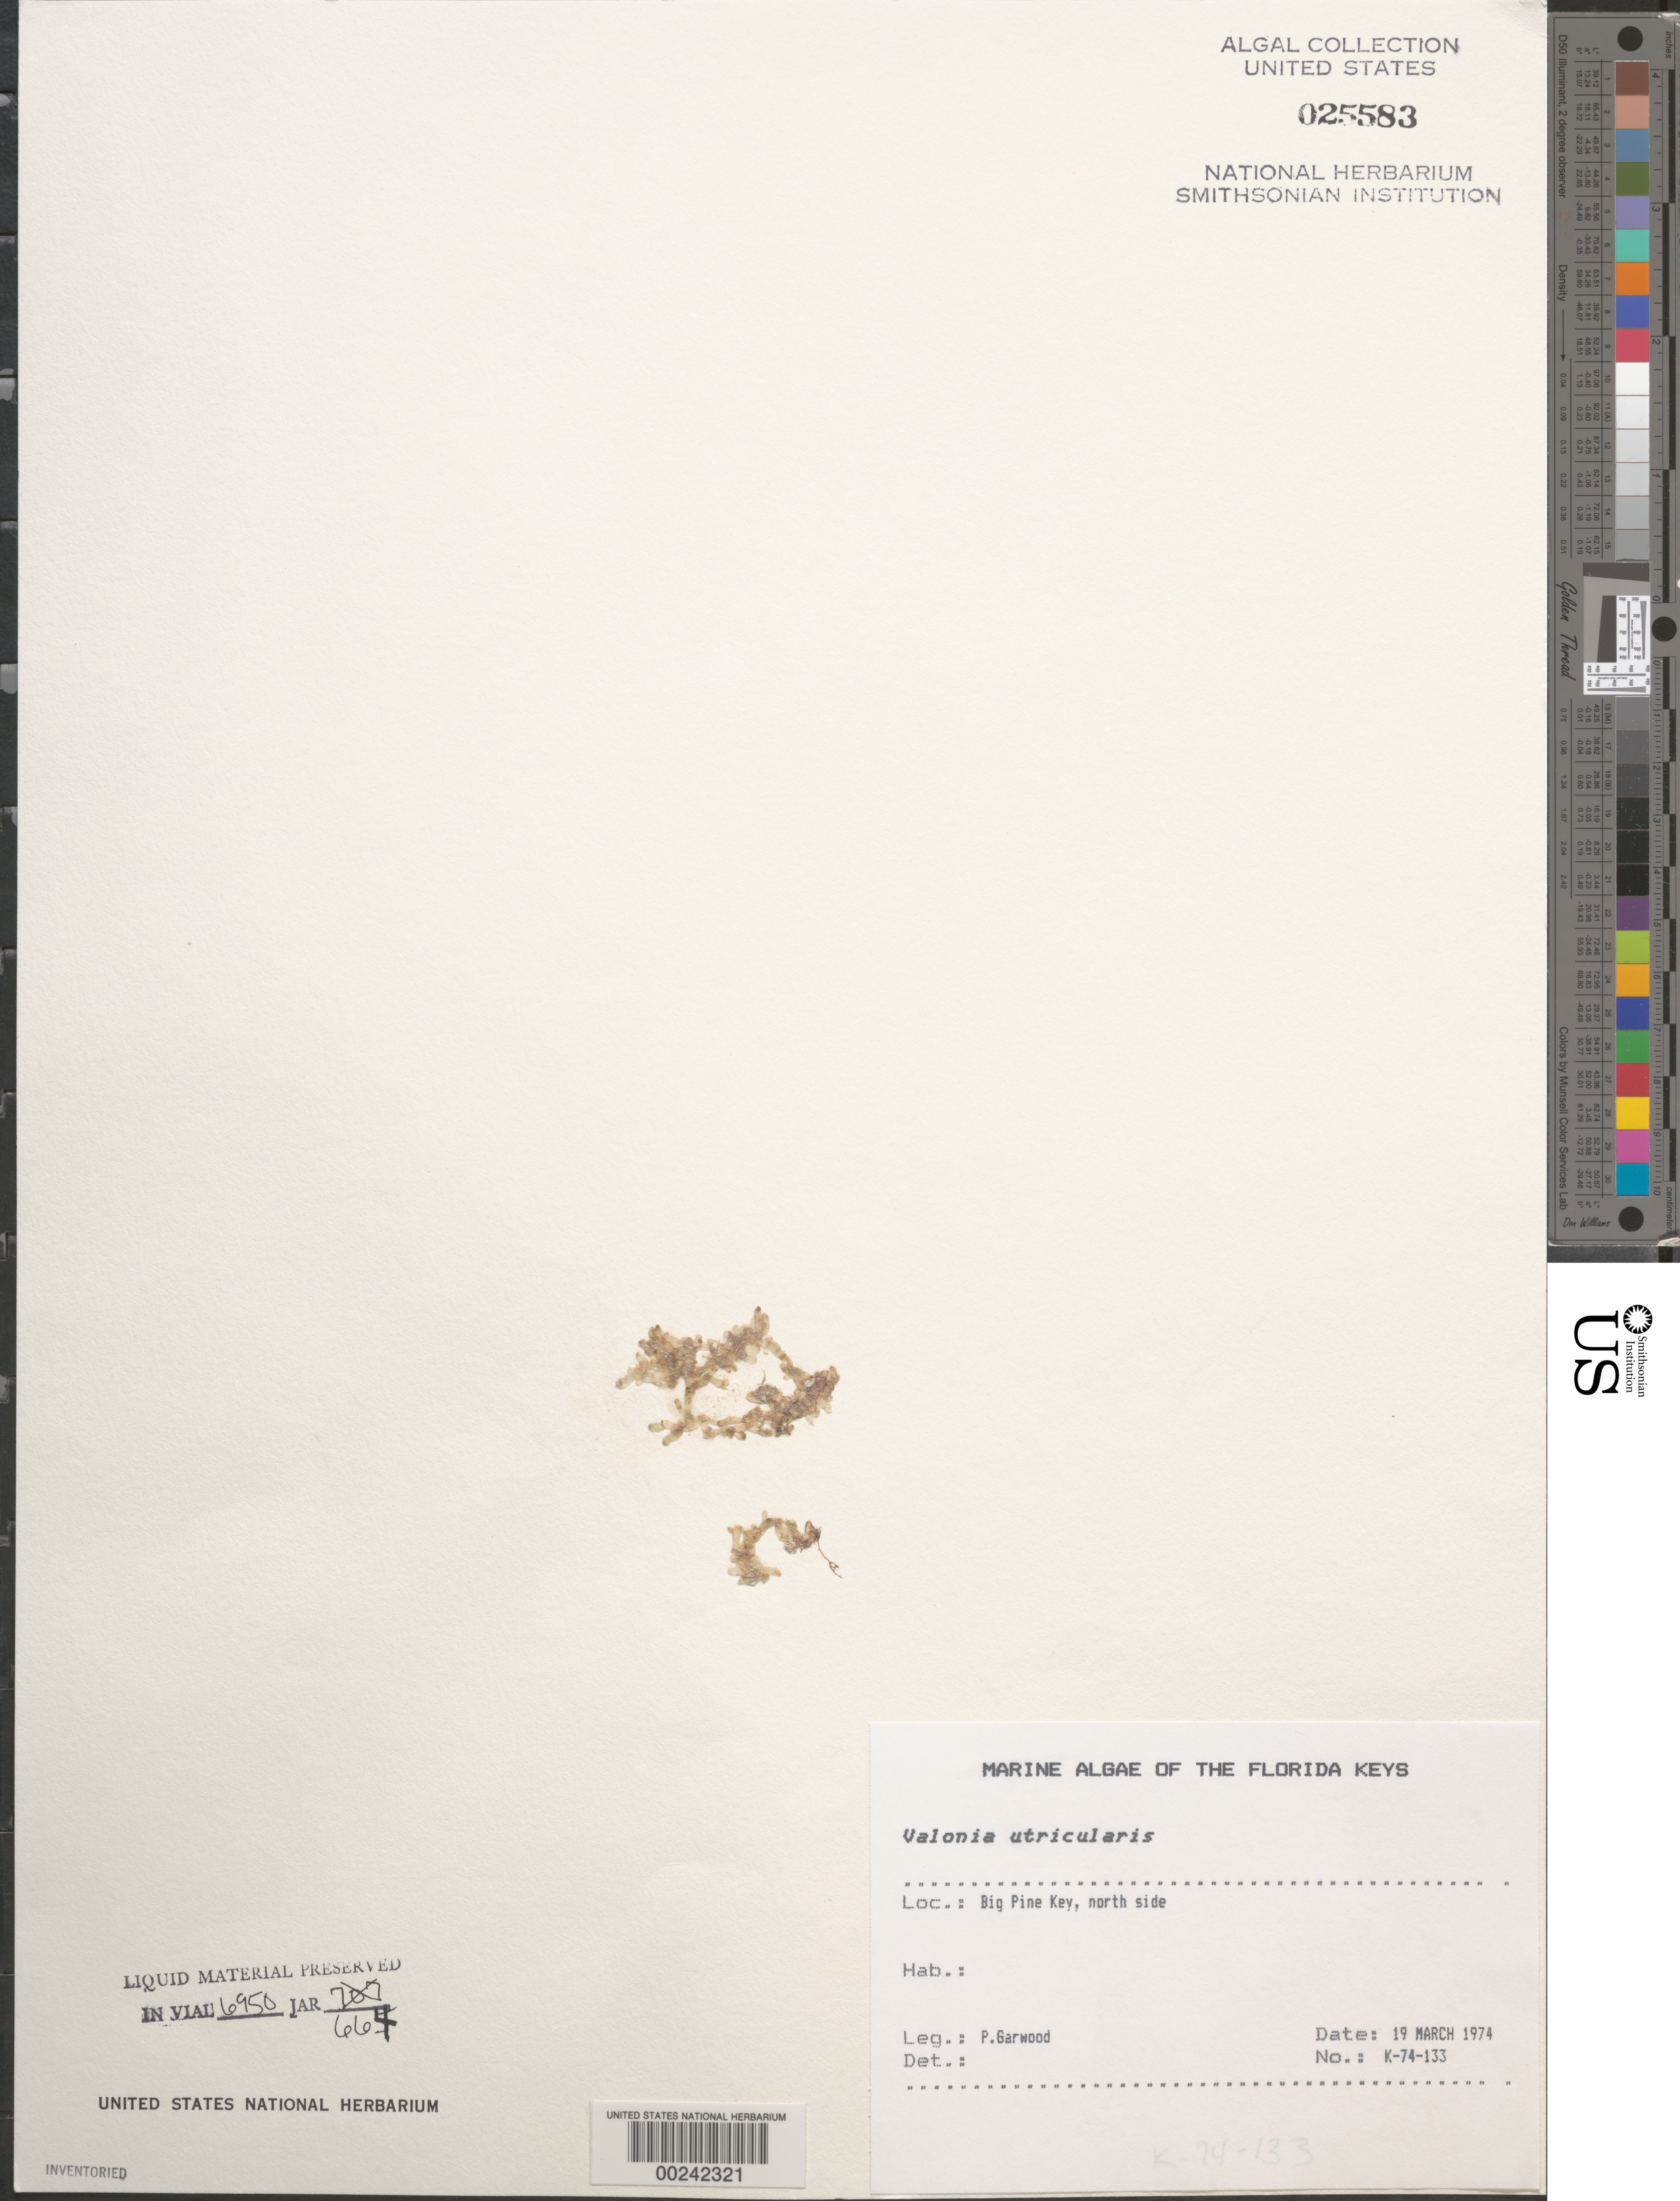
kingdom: Plantae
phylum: Chlorophyta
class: Ulvophyceae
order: Siphonocladales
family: Valoniaceae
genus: Valonia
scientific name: Valonia utricularis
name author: (Roth) C. Agardh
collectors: P. Garwood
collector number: K-74-133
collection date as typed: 19 Mar 1974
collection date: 1974-03-19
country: United States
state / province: Florida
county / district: Monroe County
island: Big Pine Key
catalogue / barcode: US 25583